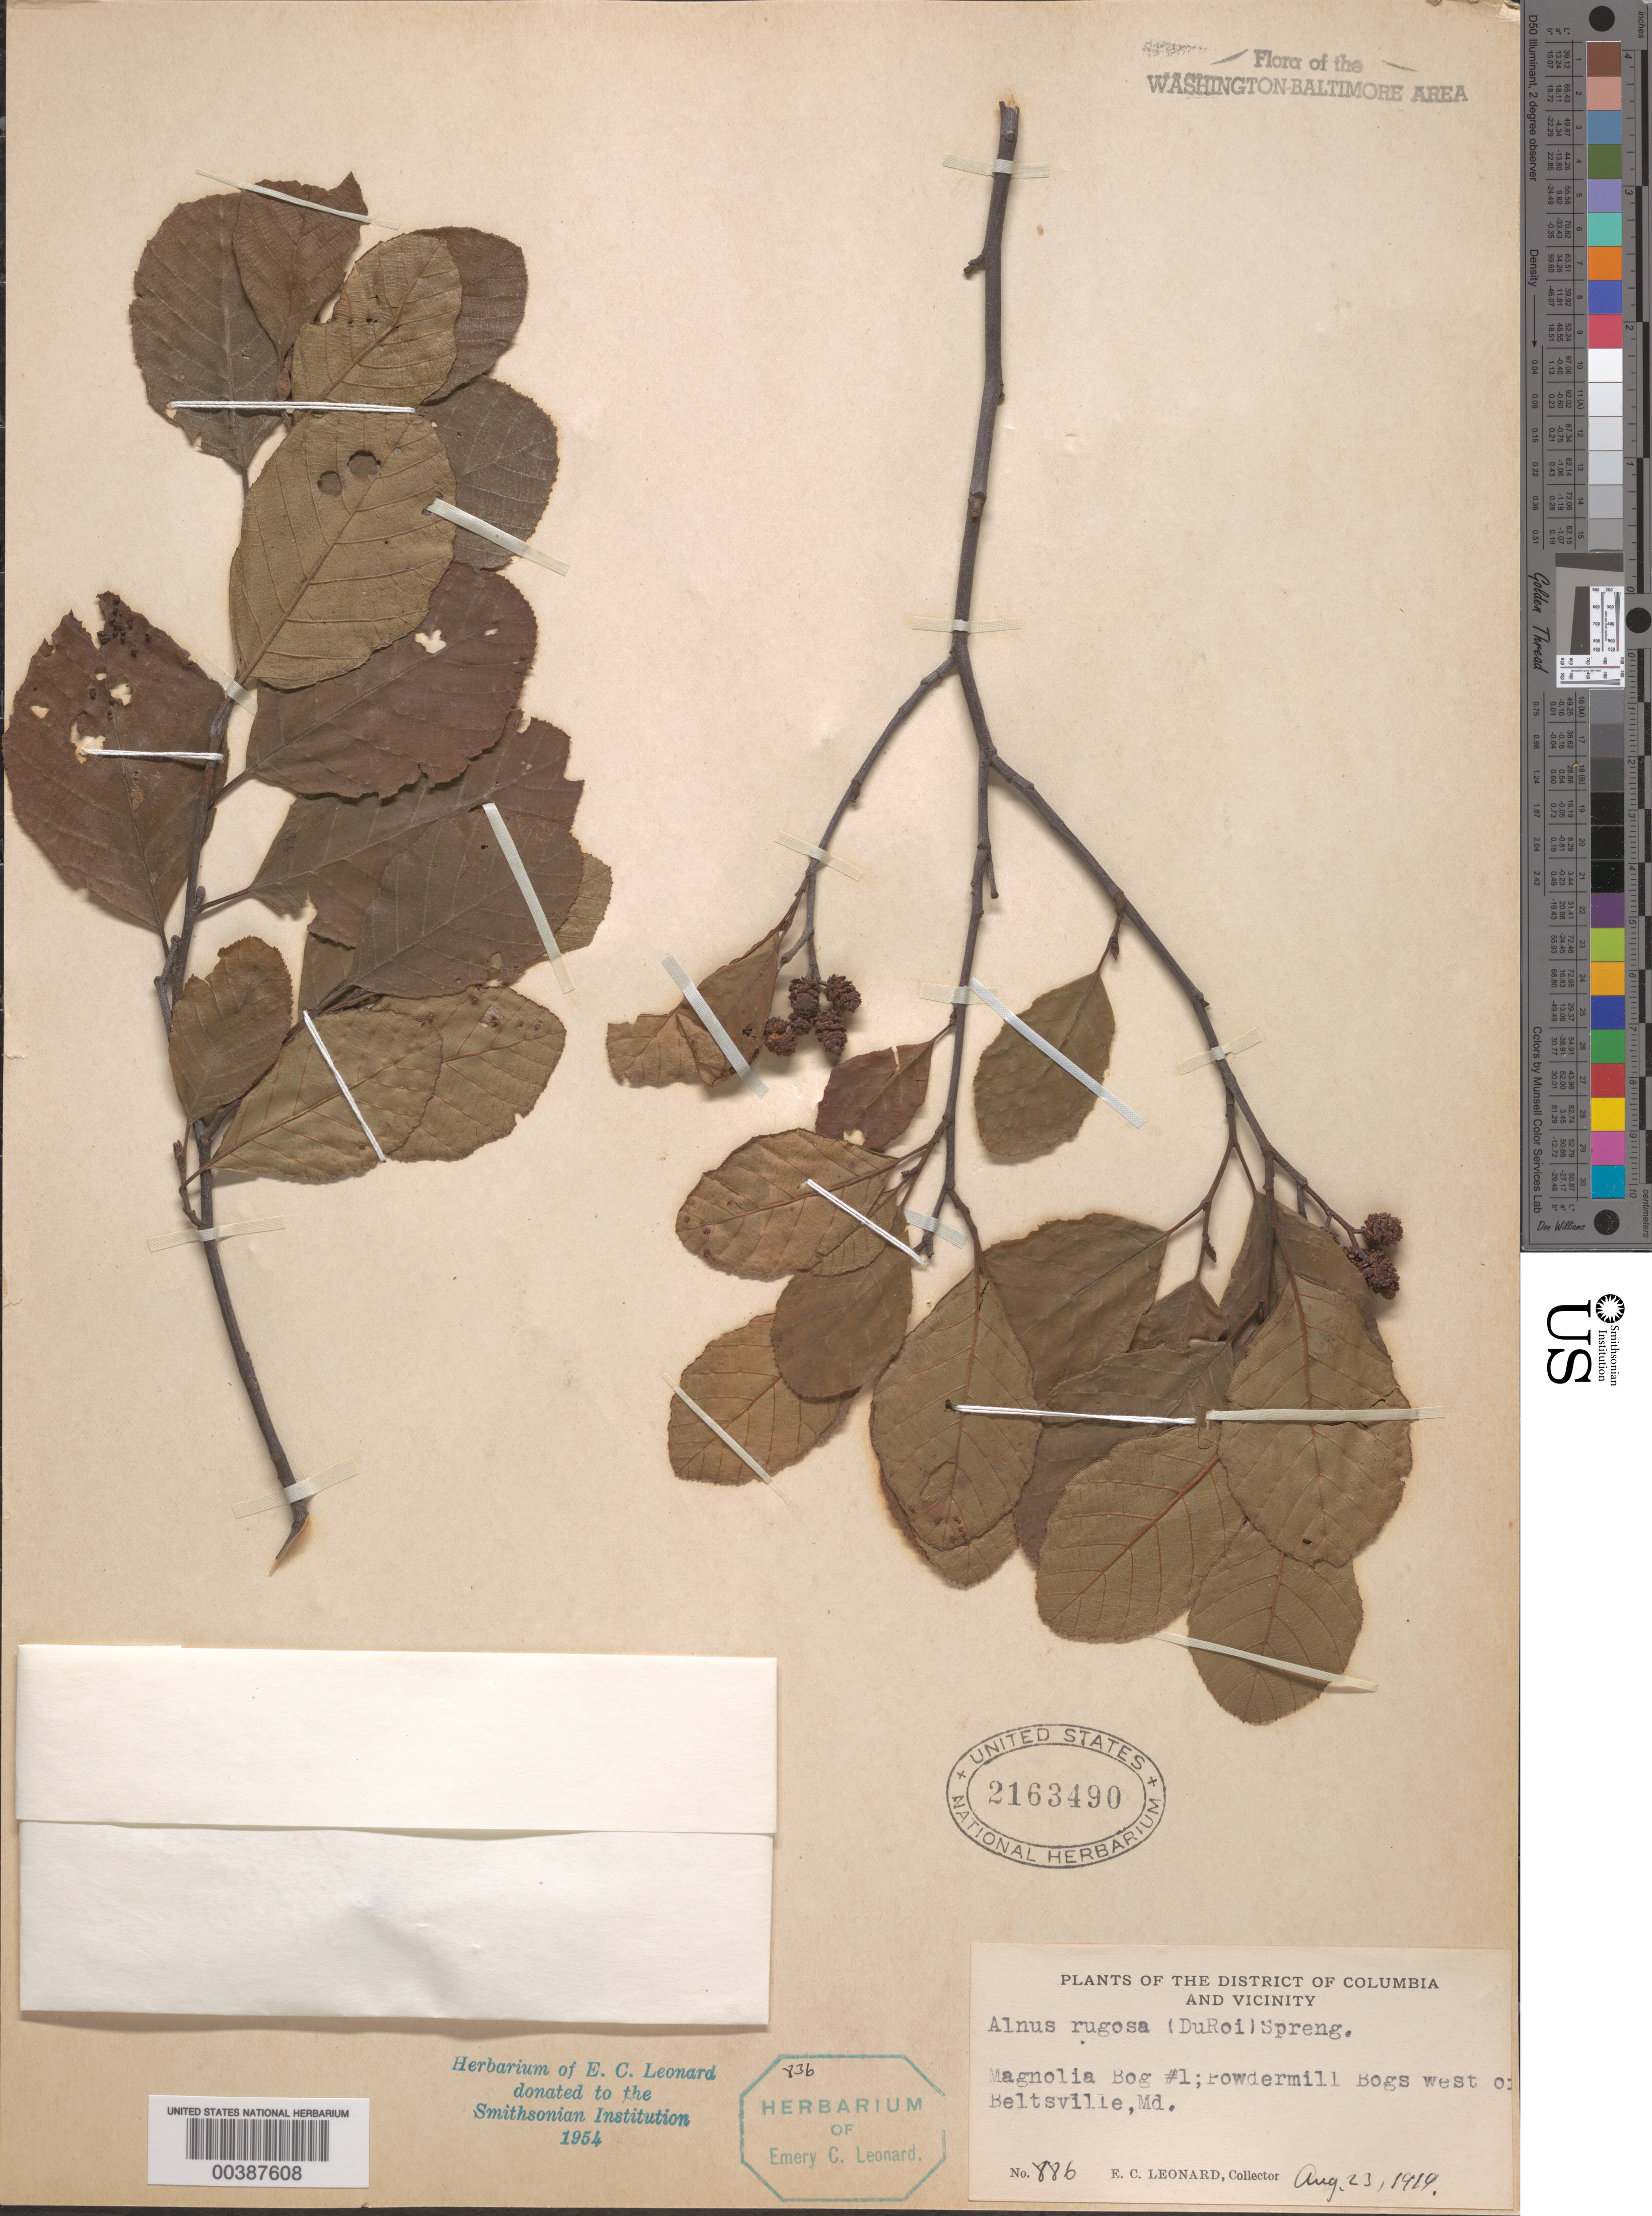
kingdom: Plantae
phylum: Tracheophyta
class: Magnoliopsida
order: Fagales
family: Betulaceae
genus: Alnus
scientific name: Alnus serrulata var. vulgaris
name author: Fernald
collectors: E. C. Leonard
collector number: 886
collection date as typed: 23 Aug 1919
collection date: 1919-08-23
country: United States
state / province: Maryland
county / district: Prince George's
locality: Magnolia Bog, Powdermill Bogs, west of Beltsville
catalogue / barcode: US 2163490